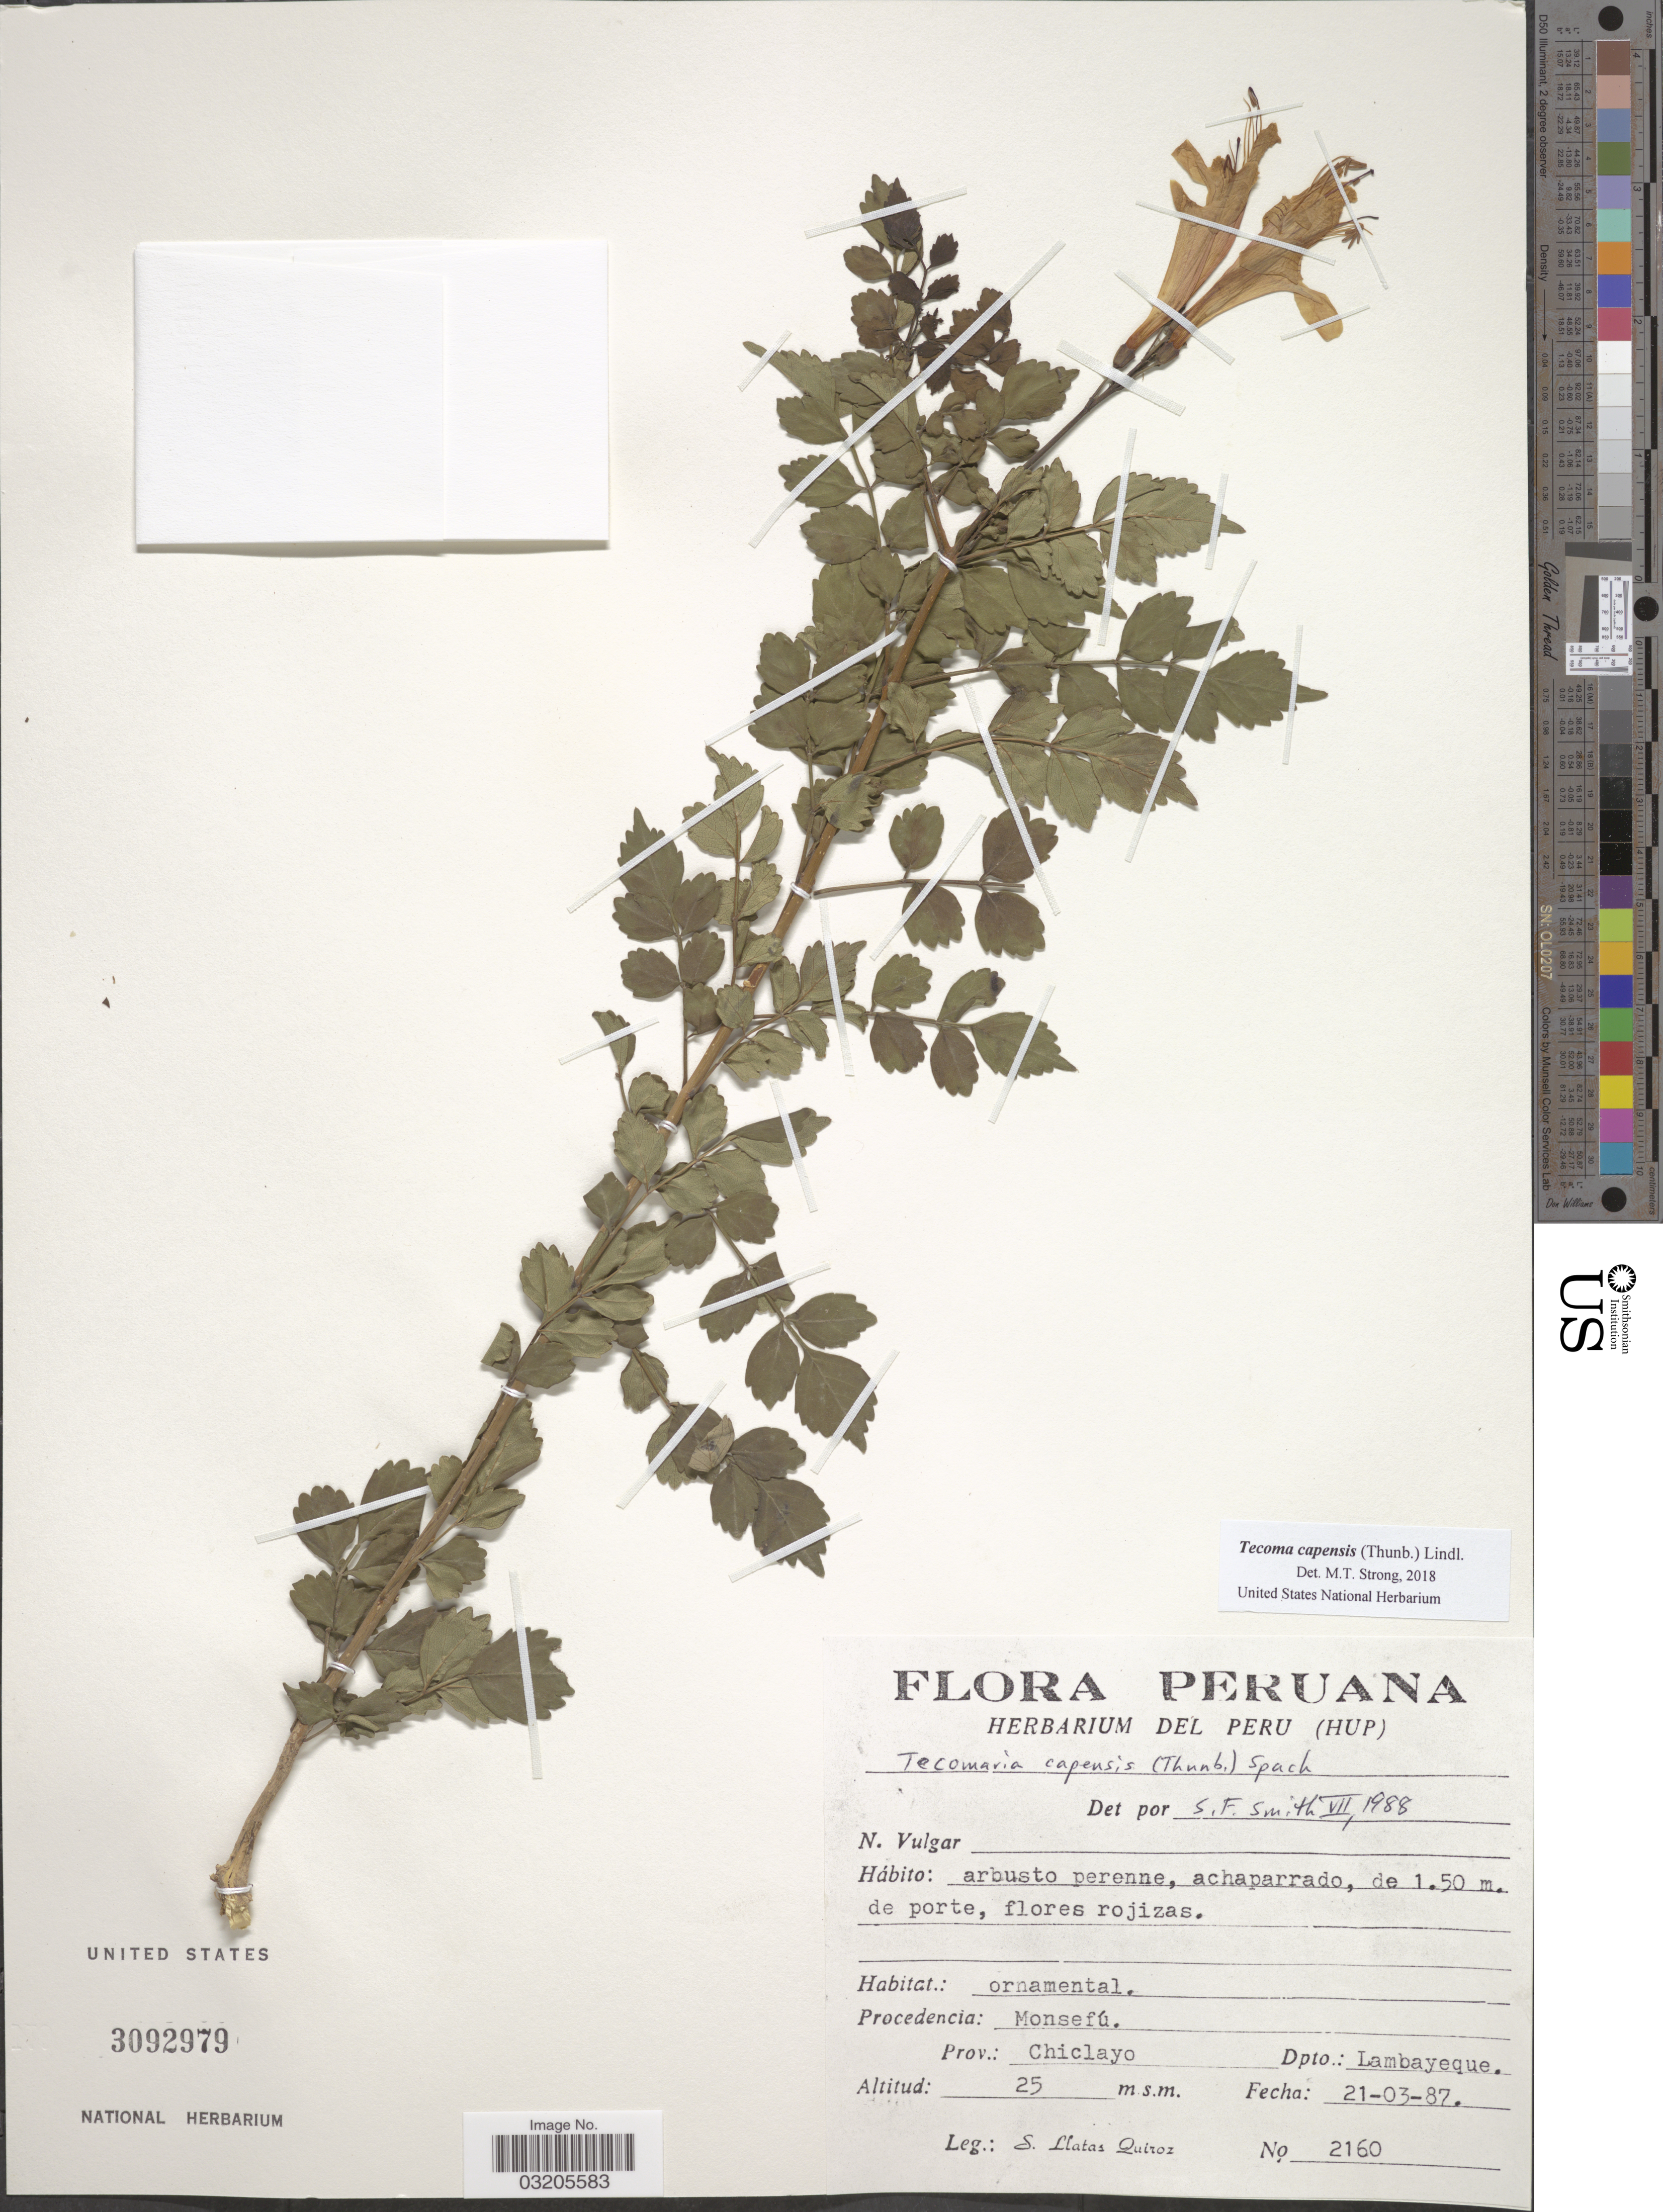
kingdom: Plantae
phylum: Tracheophyta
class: Magnoliopsida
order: Lamiales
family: Bignoniaceae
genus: Tecoma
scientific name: Tecoma capensis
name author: (Thunb.) Lindl.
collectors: S. Llatas Quiroz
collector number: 2160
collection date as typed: Transcribed d/m/y: 21/3/87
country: Peru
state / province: Lambayeque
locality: Monsefú. Prov.: Chiclayo. Dpto.: Lambayeque.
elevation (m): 25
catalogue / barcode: US 3092979